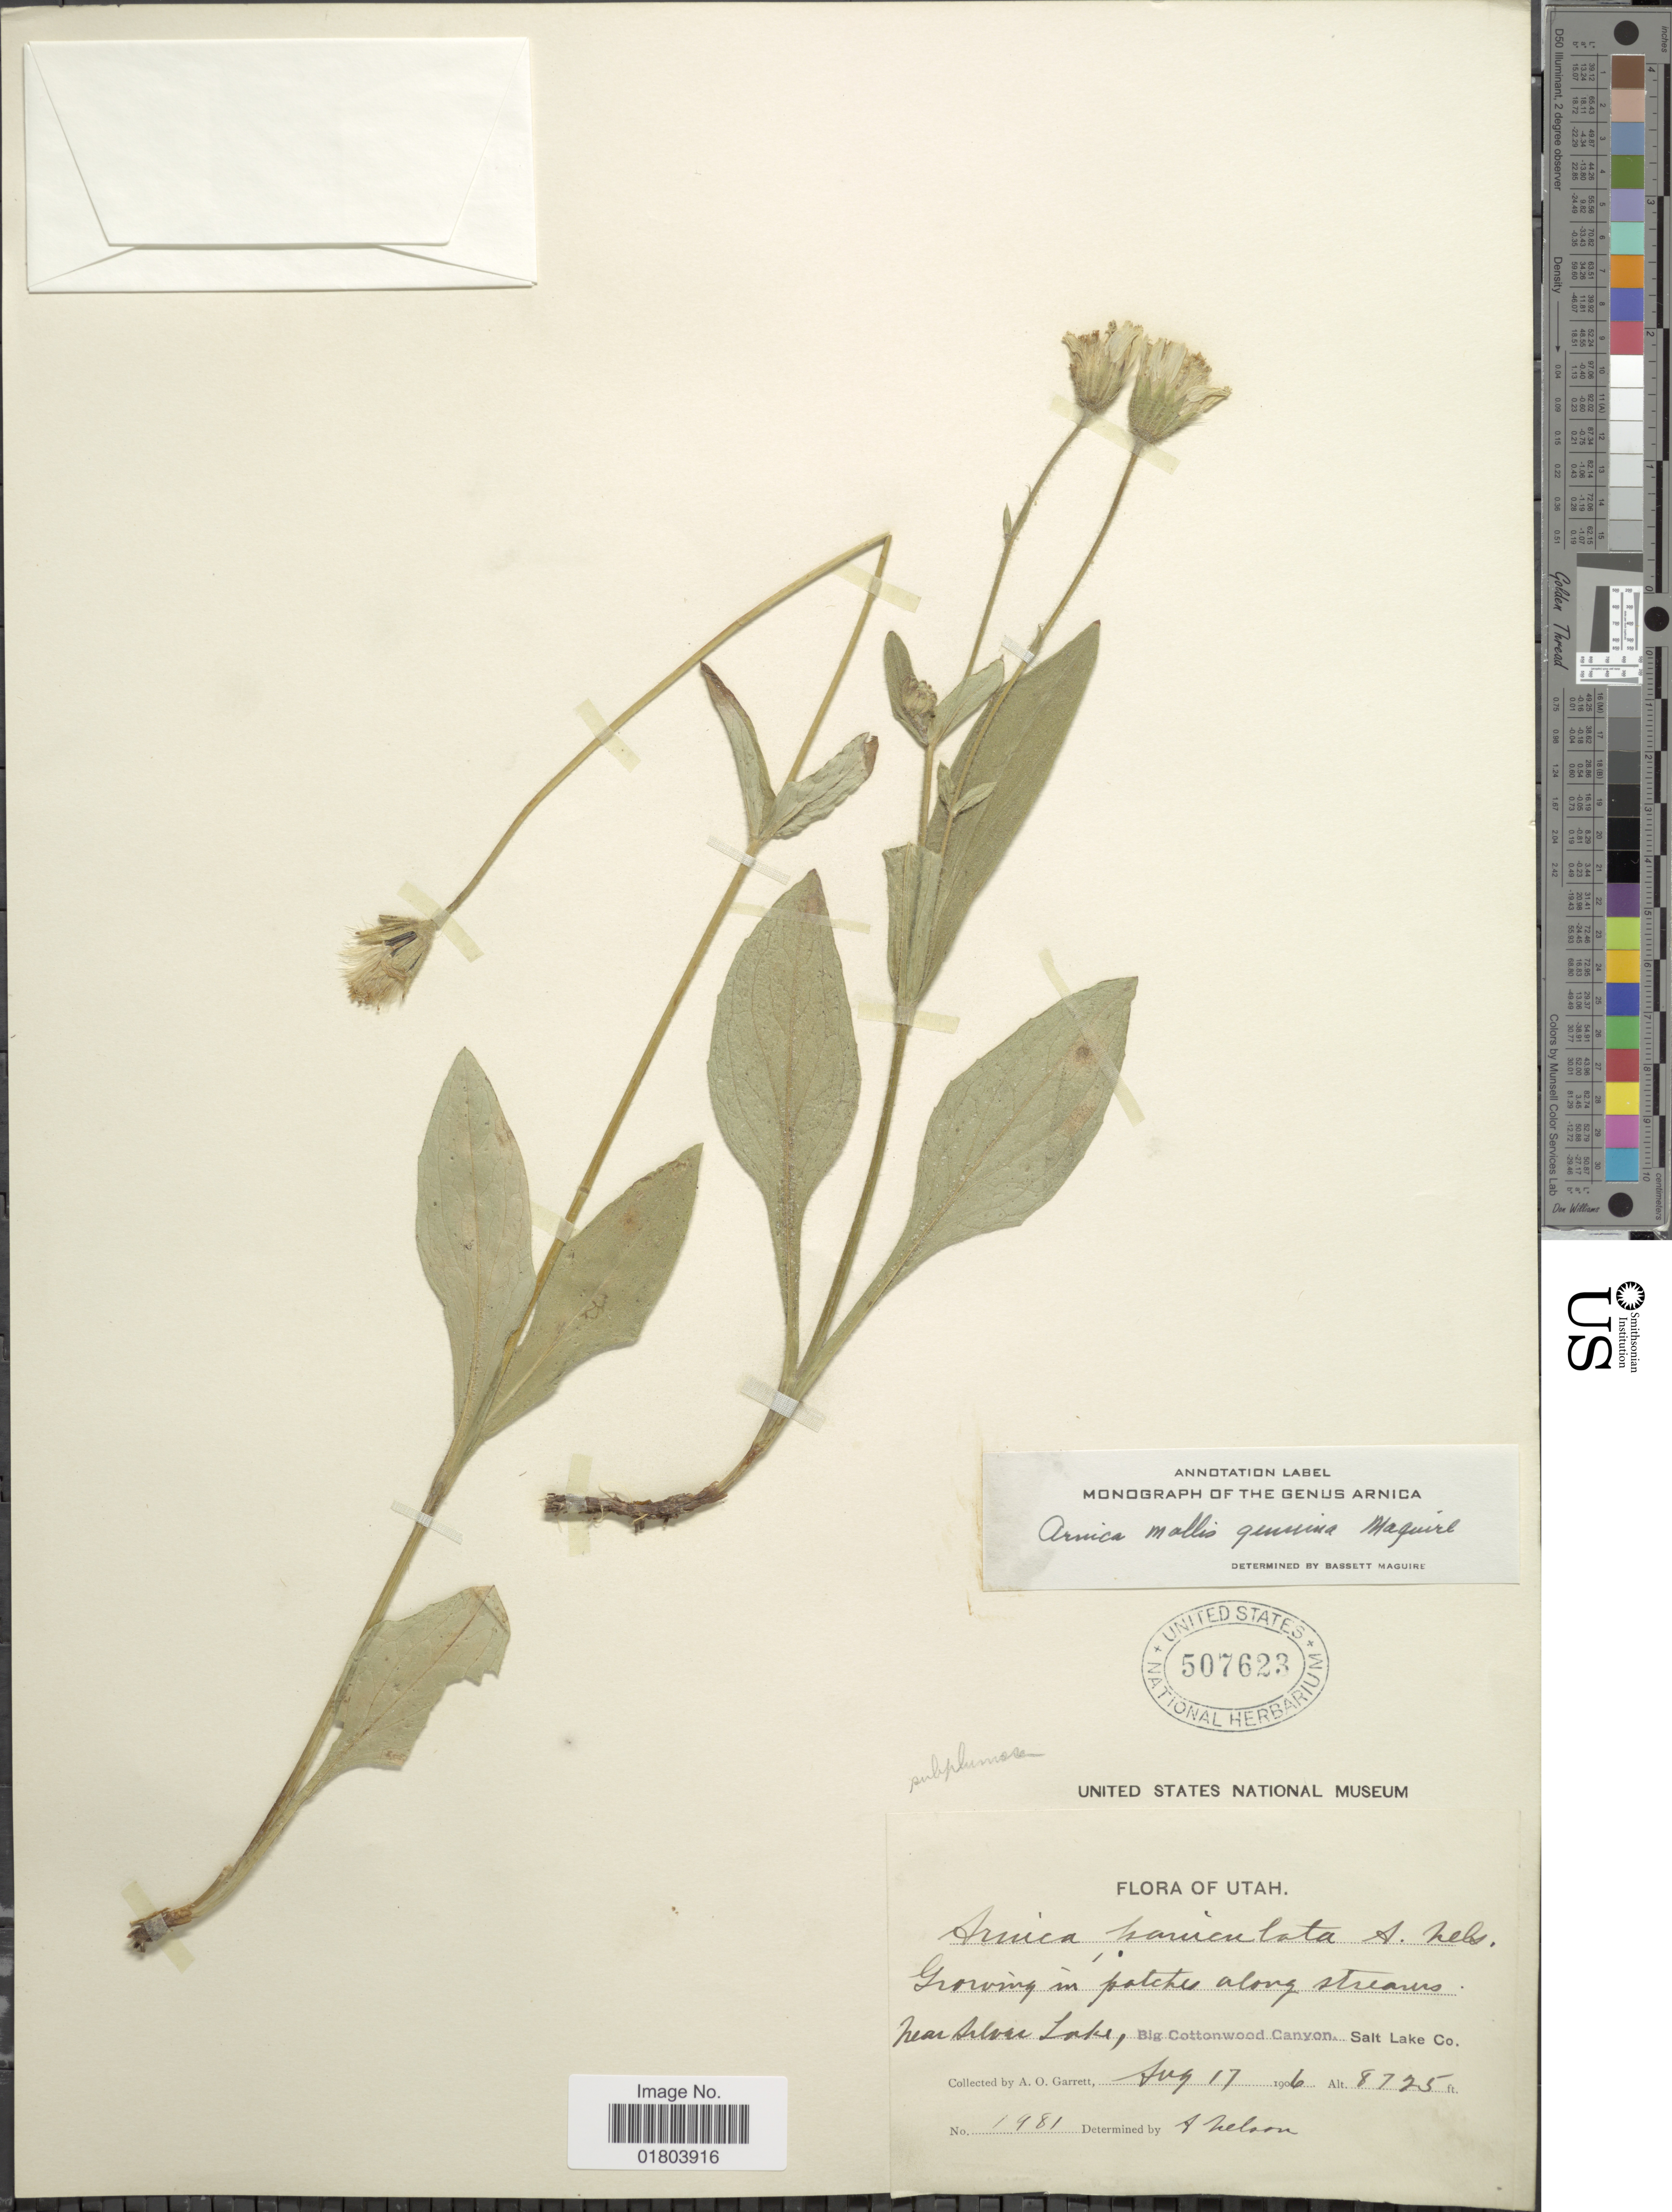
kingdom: Plantae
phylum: Tracheophyta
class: Magnoliopsida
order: Asterales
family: Asteraceae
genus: Arnica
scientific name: Arnica mollis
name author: Hook.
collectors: A. O. Garrett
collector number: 1981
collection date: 1906-08-17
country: United States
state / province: Utah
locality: Growing in patches along streams near Shore Lake, Big cottonwood Canyon, Salt Lake Co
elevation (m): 2659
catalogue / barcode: US 507623